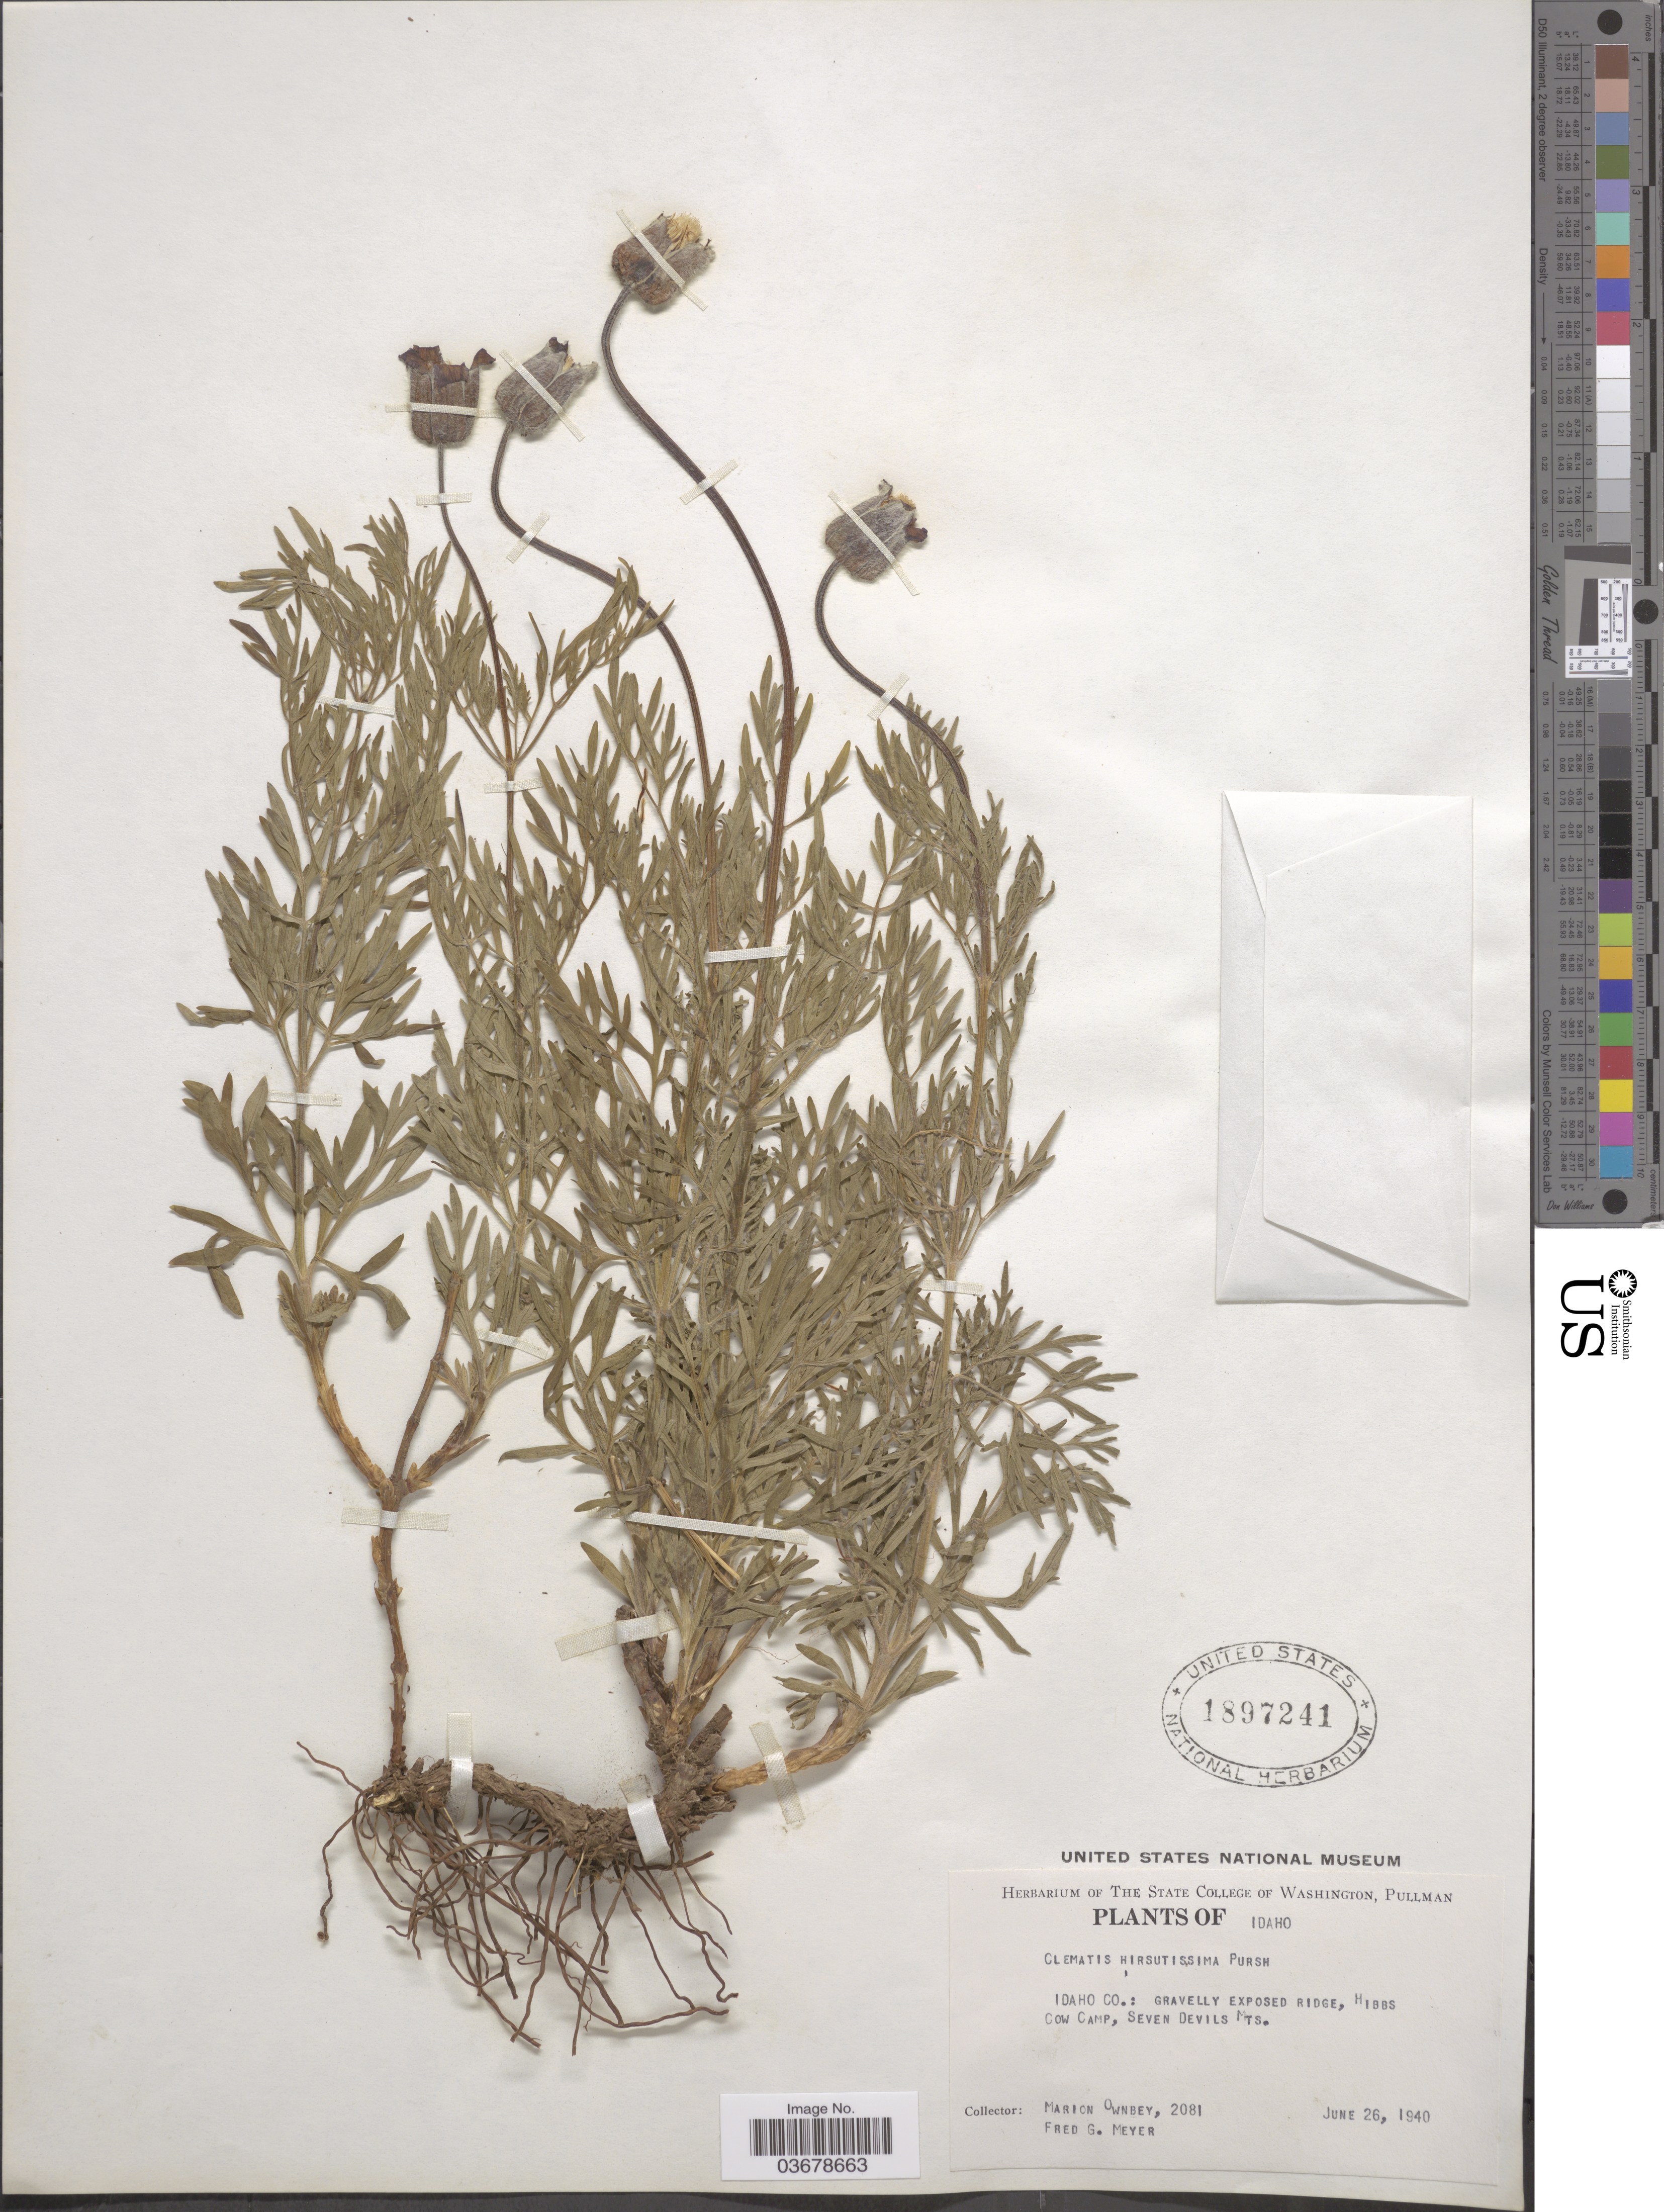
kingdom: Plantae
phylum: Tracheophyta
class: Magnoliopsida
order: Ranunculales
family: Ranunculaceae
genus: Clematis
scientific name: Clematis viorna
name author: L.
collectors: M. Ownbey & F. Meyer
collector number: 2081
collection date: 1940-06-26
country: United States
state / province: Idaho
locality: Idaho Co.: Hibbs Cow Camp, Seven Devils Mts.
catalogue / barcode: US 1897241